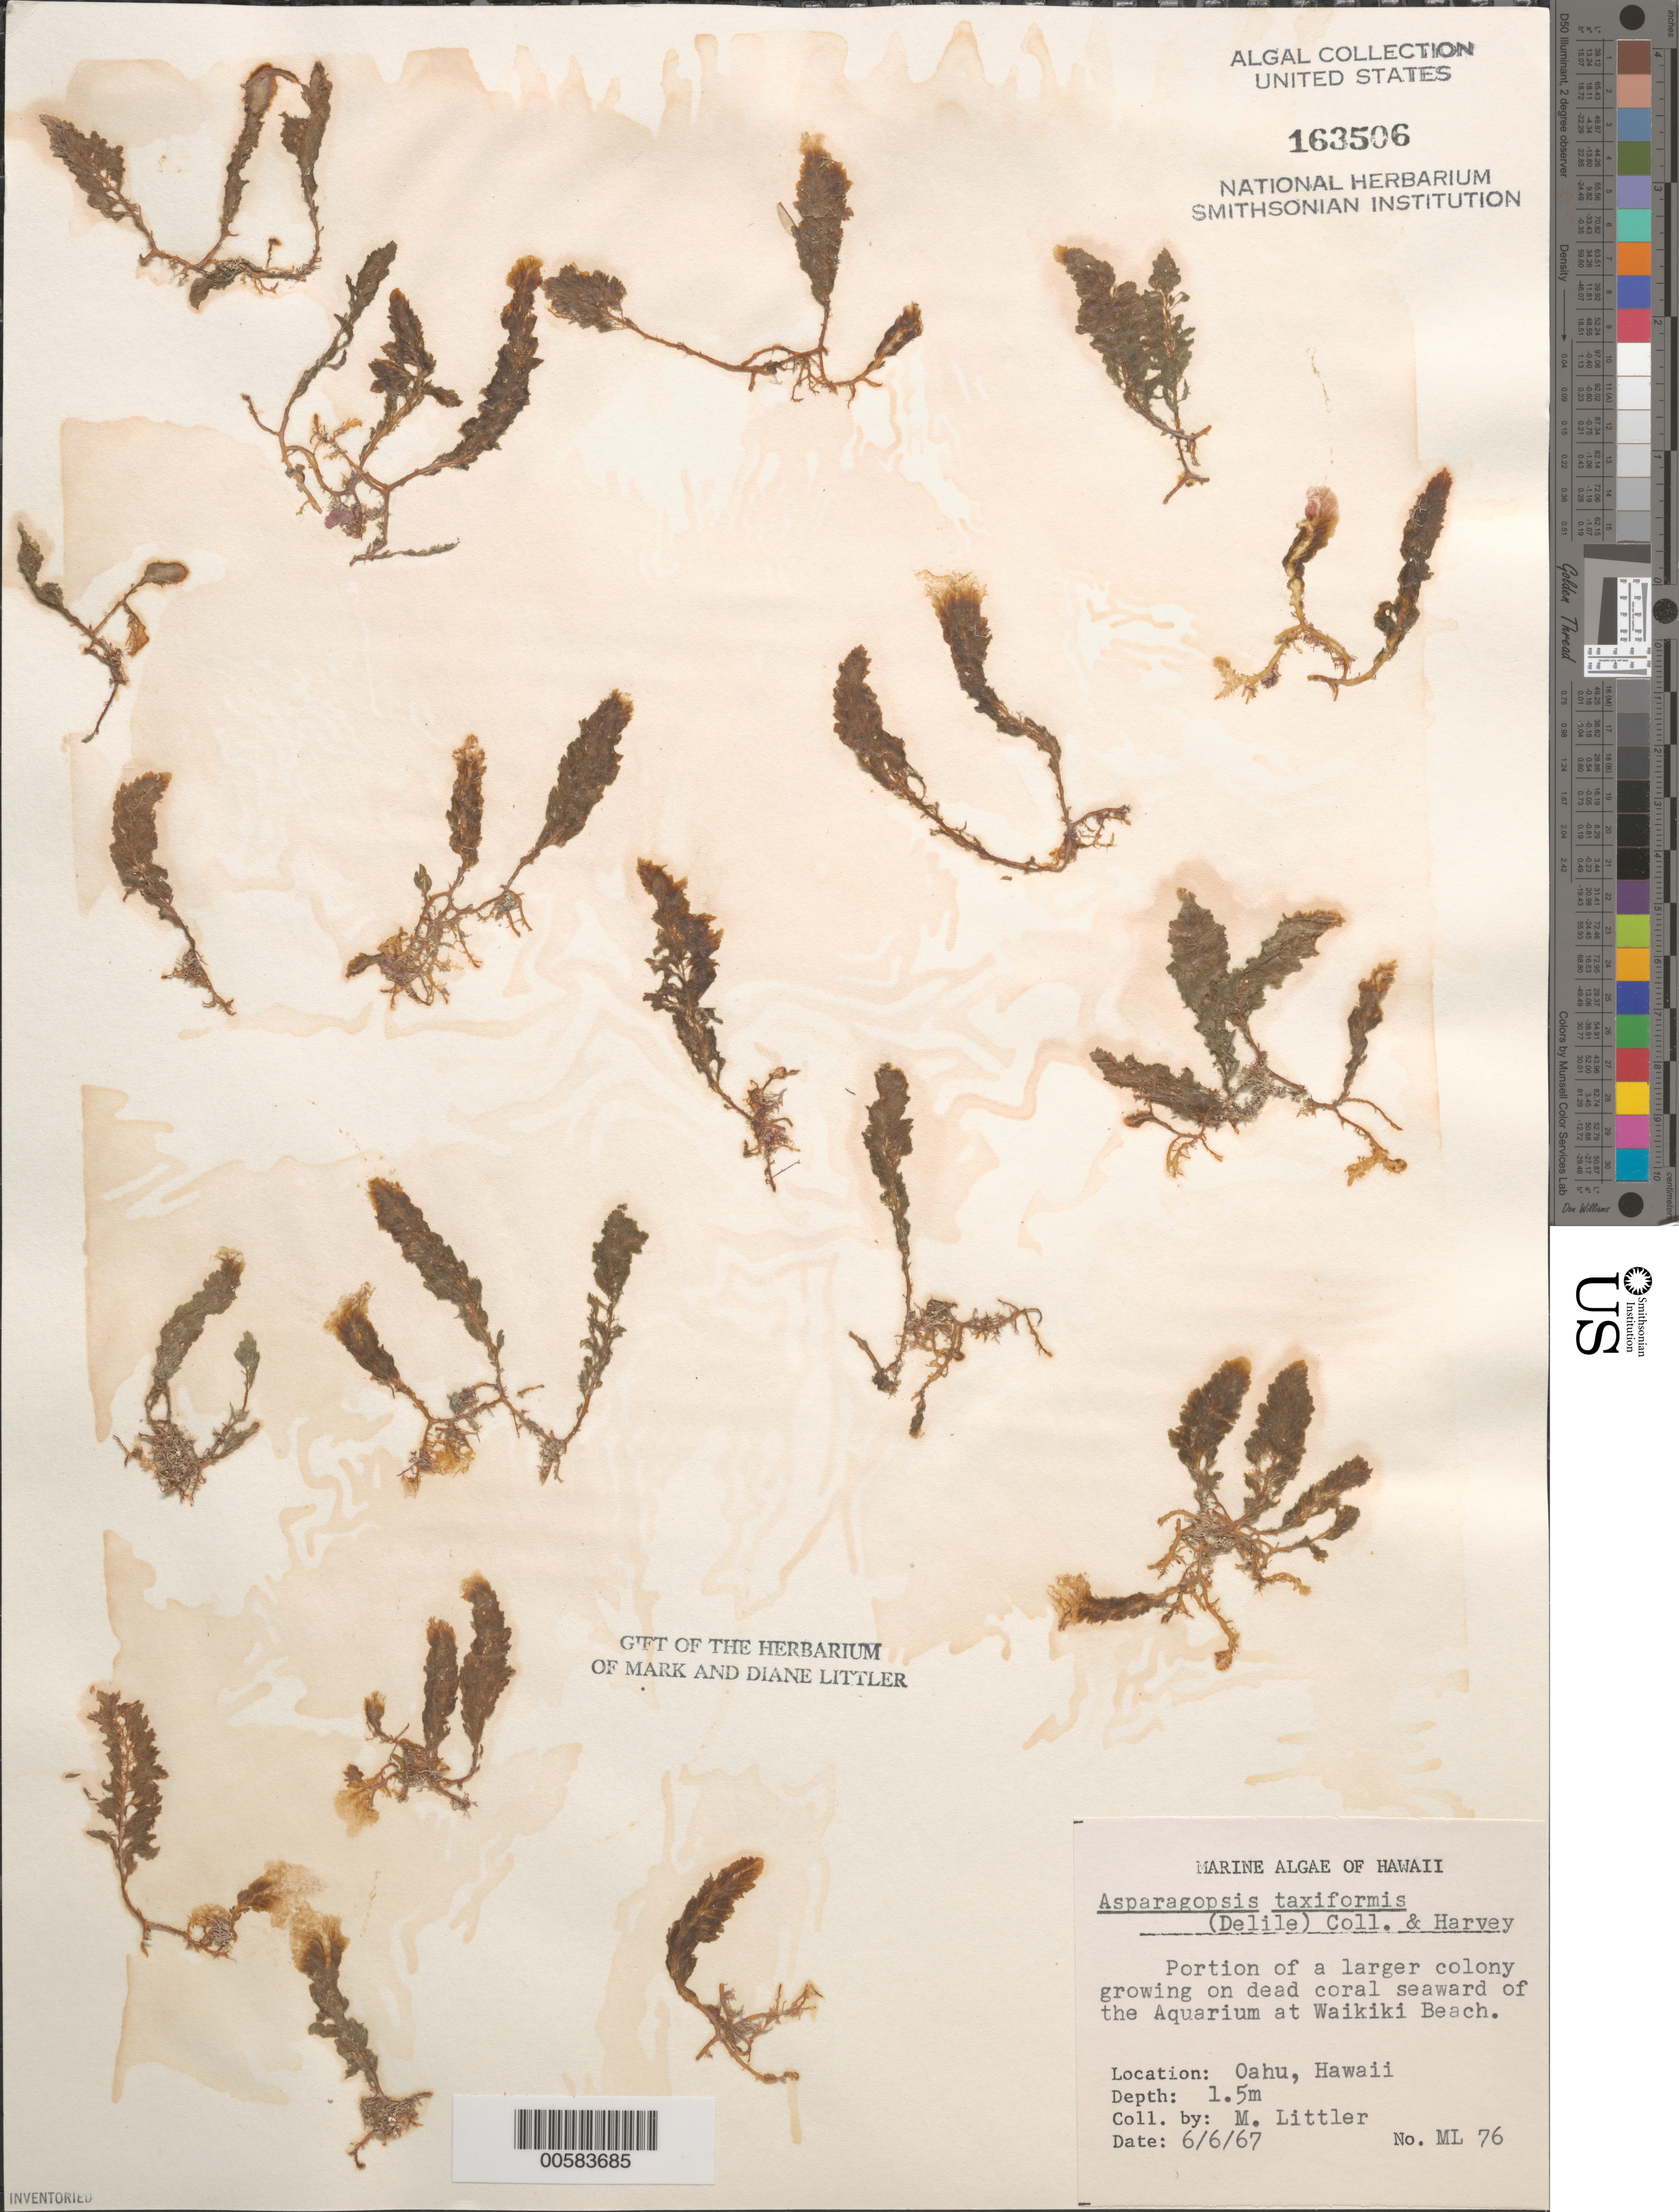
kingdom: Plantae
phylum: Rhodophyta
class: Florideophyceae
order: Bonnemaisoniales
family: Bonnemaisoniaceae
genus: Asparagopsis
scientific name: Asparagopsis taxiformis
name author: (Delile) Trevis.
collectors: M. M. Littler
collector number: ML 76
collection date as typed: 06 Jun 1967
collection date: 1967-06-06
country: United States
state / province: Hawaii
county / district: Honolulu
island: Oahu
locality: Waikiki Beach near Aquarium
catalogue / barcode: US 163506